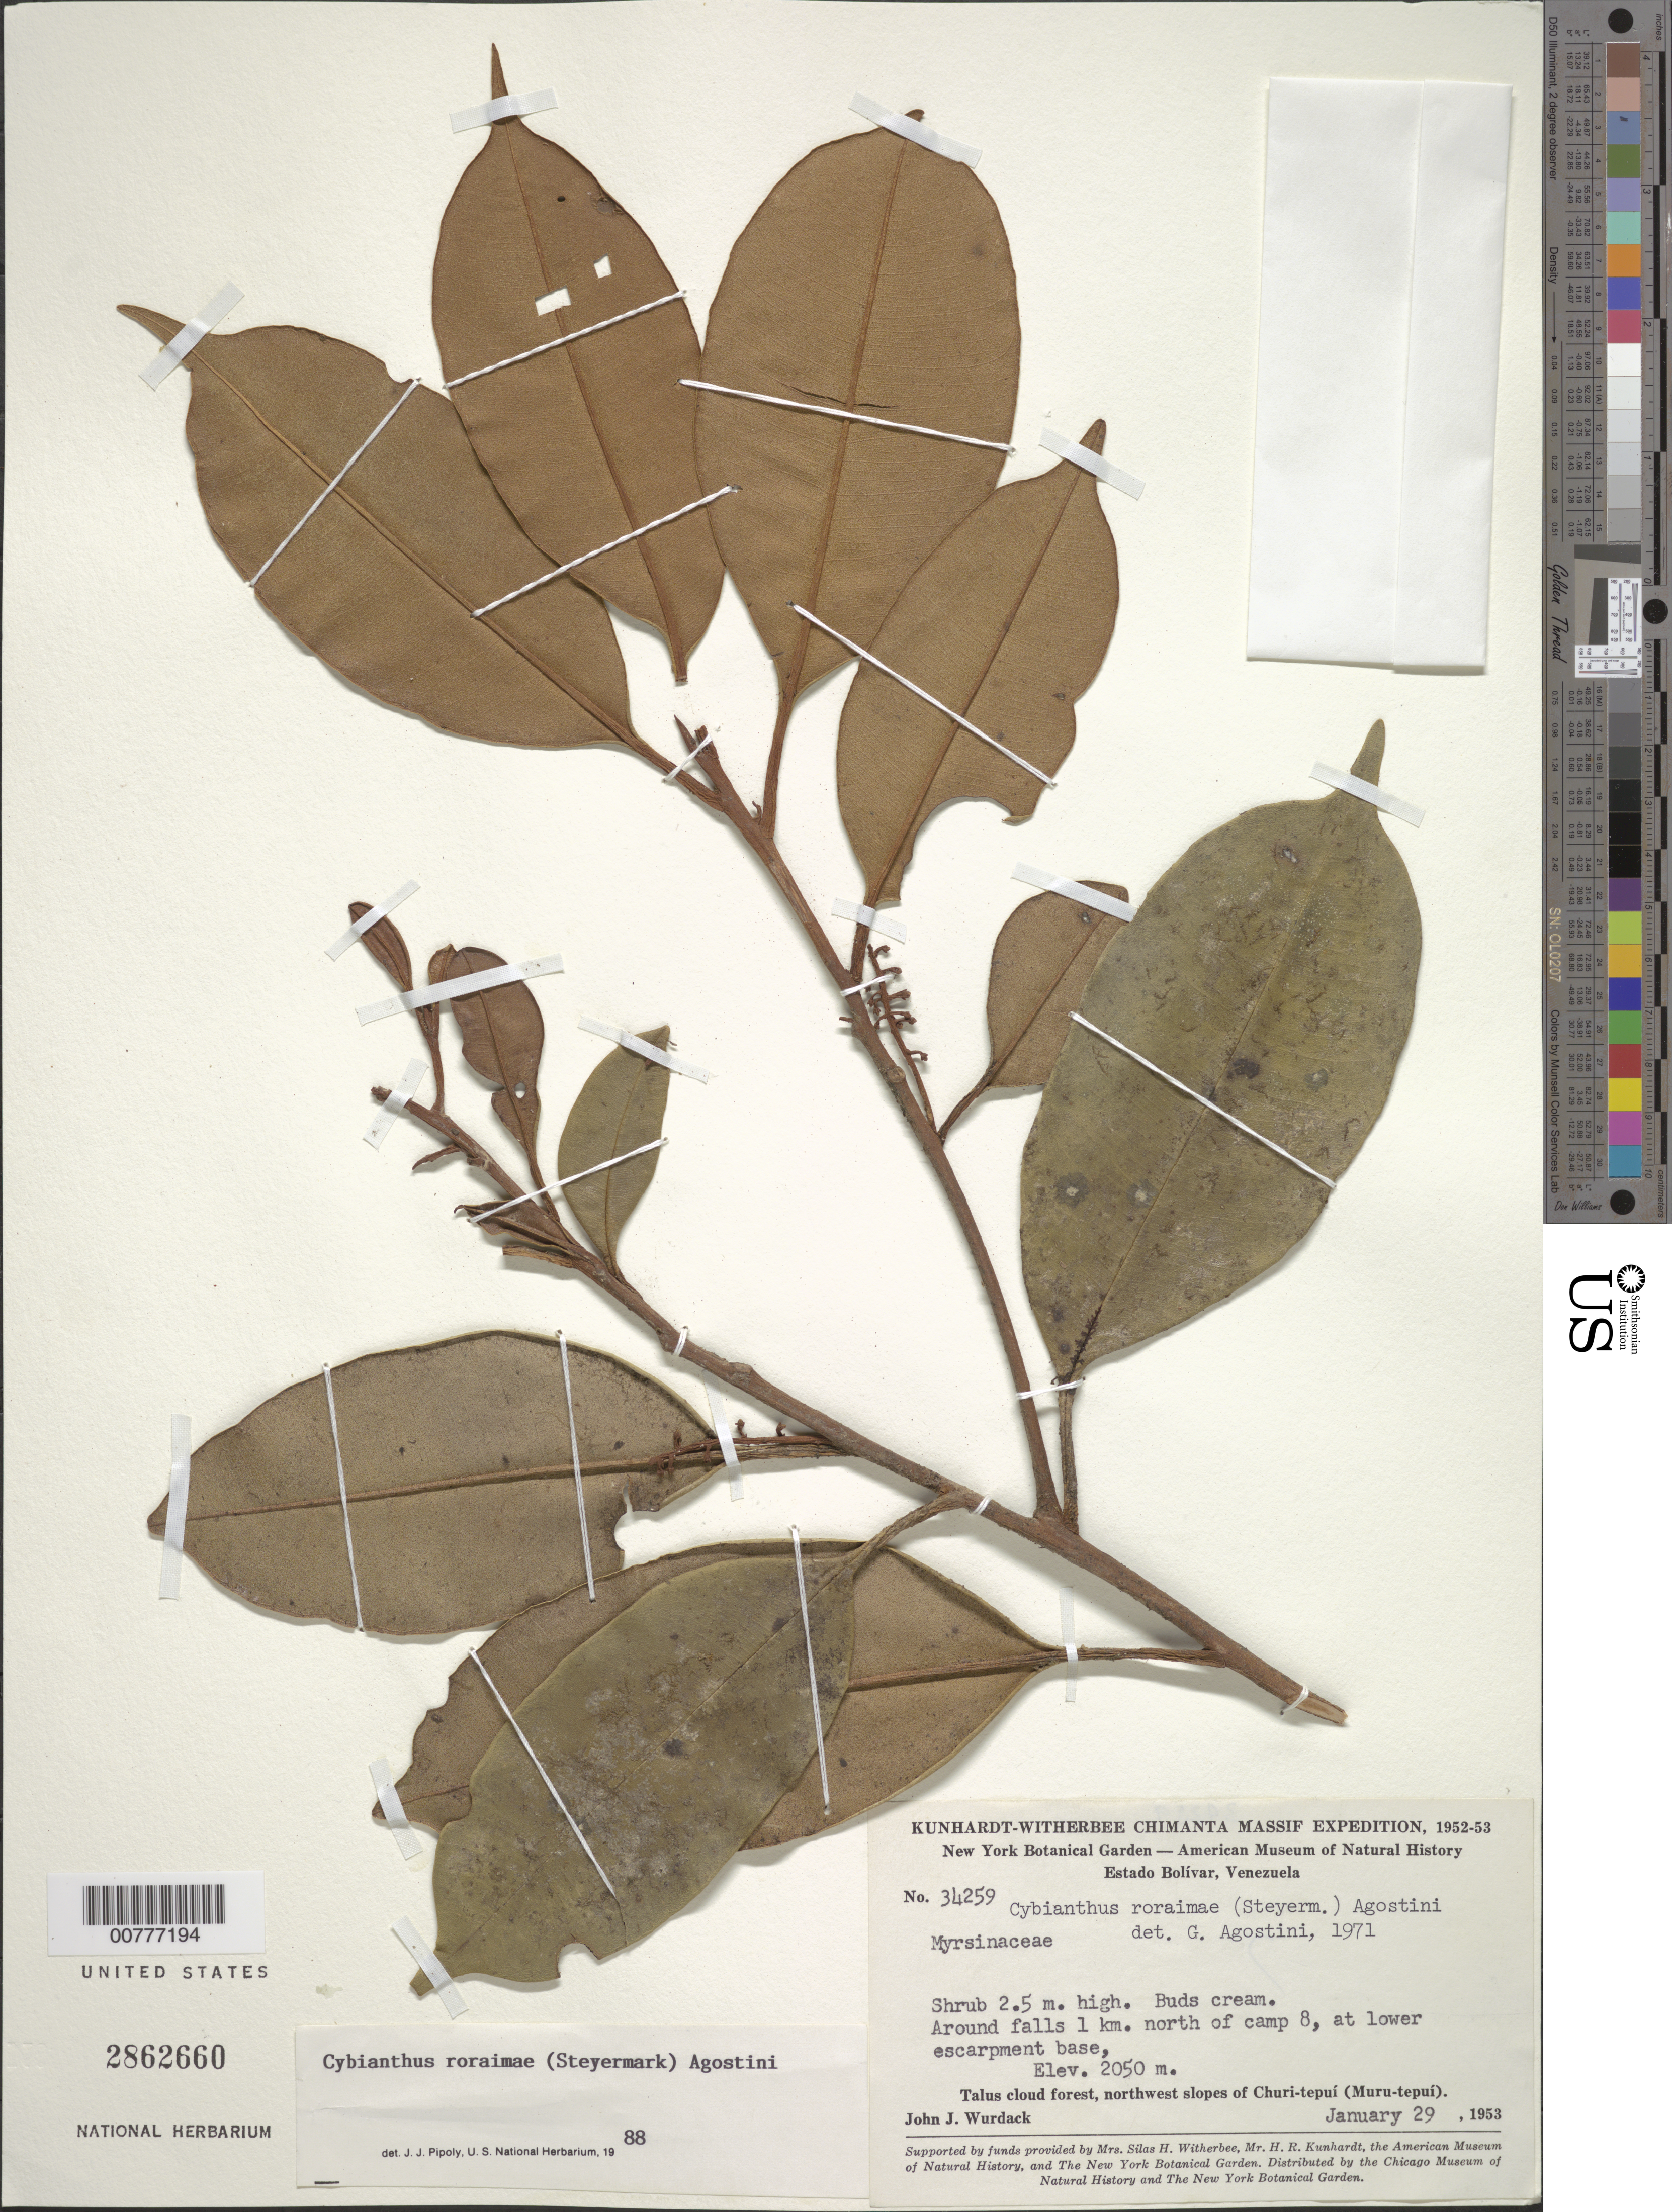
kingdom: Plantae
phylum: Tracheophyta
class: Magnoliopsida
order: Ericales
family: Primulaceae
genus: Cybianthus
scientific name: Cybianthus roraimae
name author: (Steyerm.) G. Agostini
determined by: Pipoly, J. J., III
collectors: J. J. Wurdack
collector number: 34259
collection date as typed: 29-Jan-53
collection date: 1953-01-29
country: Venezuela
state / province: Bolívar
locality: Churi-tepuí (Muru-tepuí), Camp 8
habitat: Talus cloud forest, NW slopes; around falls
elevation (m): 2050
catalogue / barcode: US 2862660